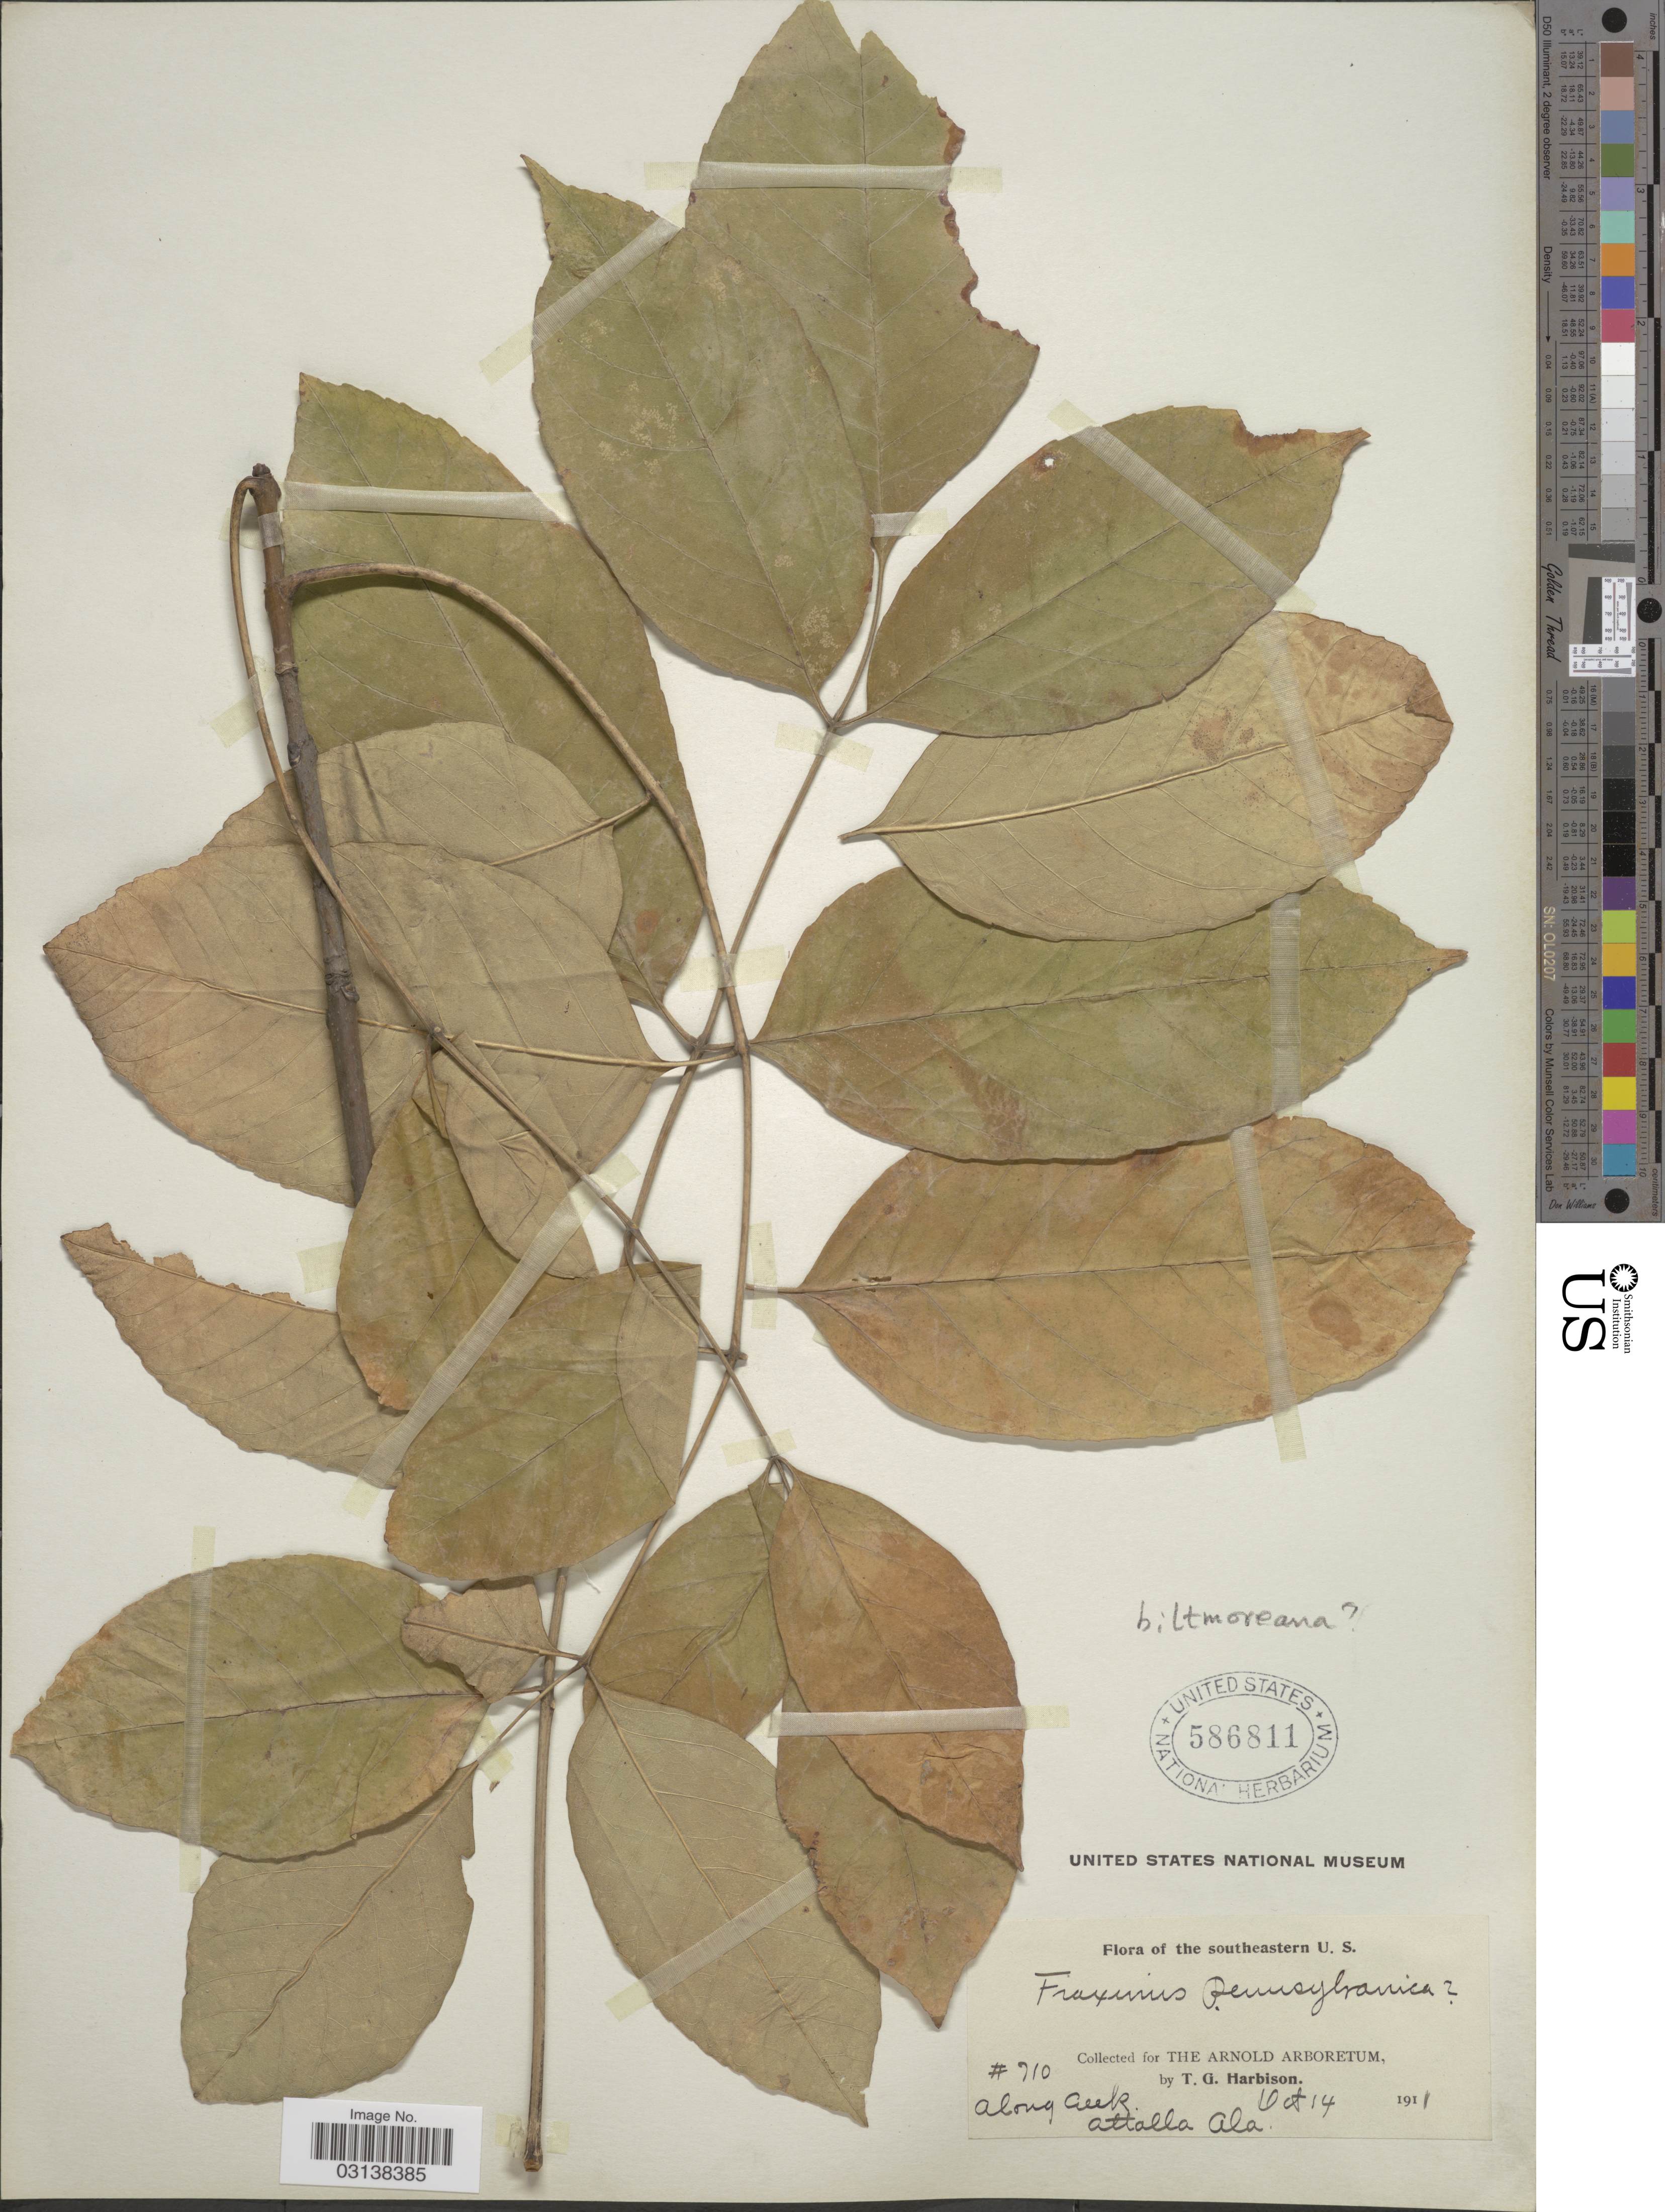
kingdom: Plantae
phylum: Tracheophyta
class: Magnoliopsida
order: Lamiales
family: Oleaceae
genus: Fraxinus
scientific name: Fraxinus americana var. biltmoreana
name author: (Beadle) J.W. Wright ex Fernald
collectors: T. Harbison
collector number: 710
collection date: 1911-10-14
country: United States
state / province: Alabama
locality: Southeastern U.S. Along creek, Attalla.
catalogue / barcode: US 586811